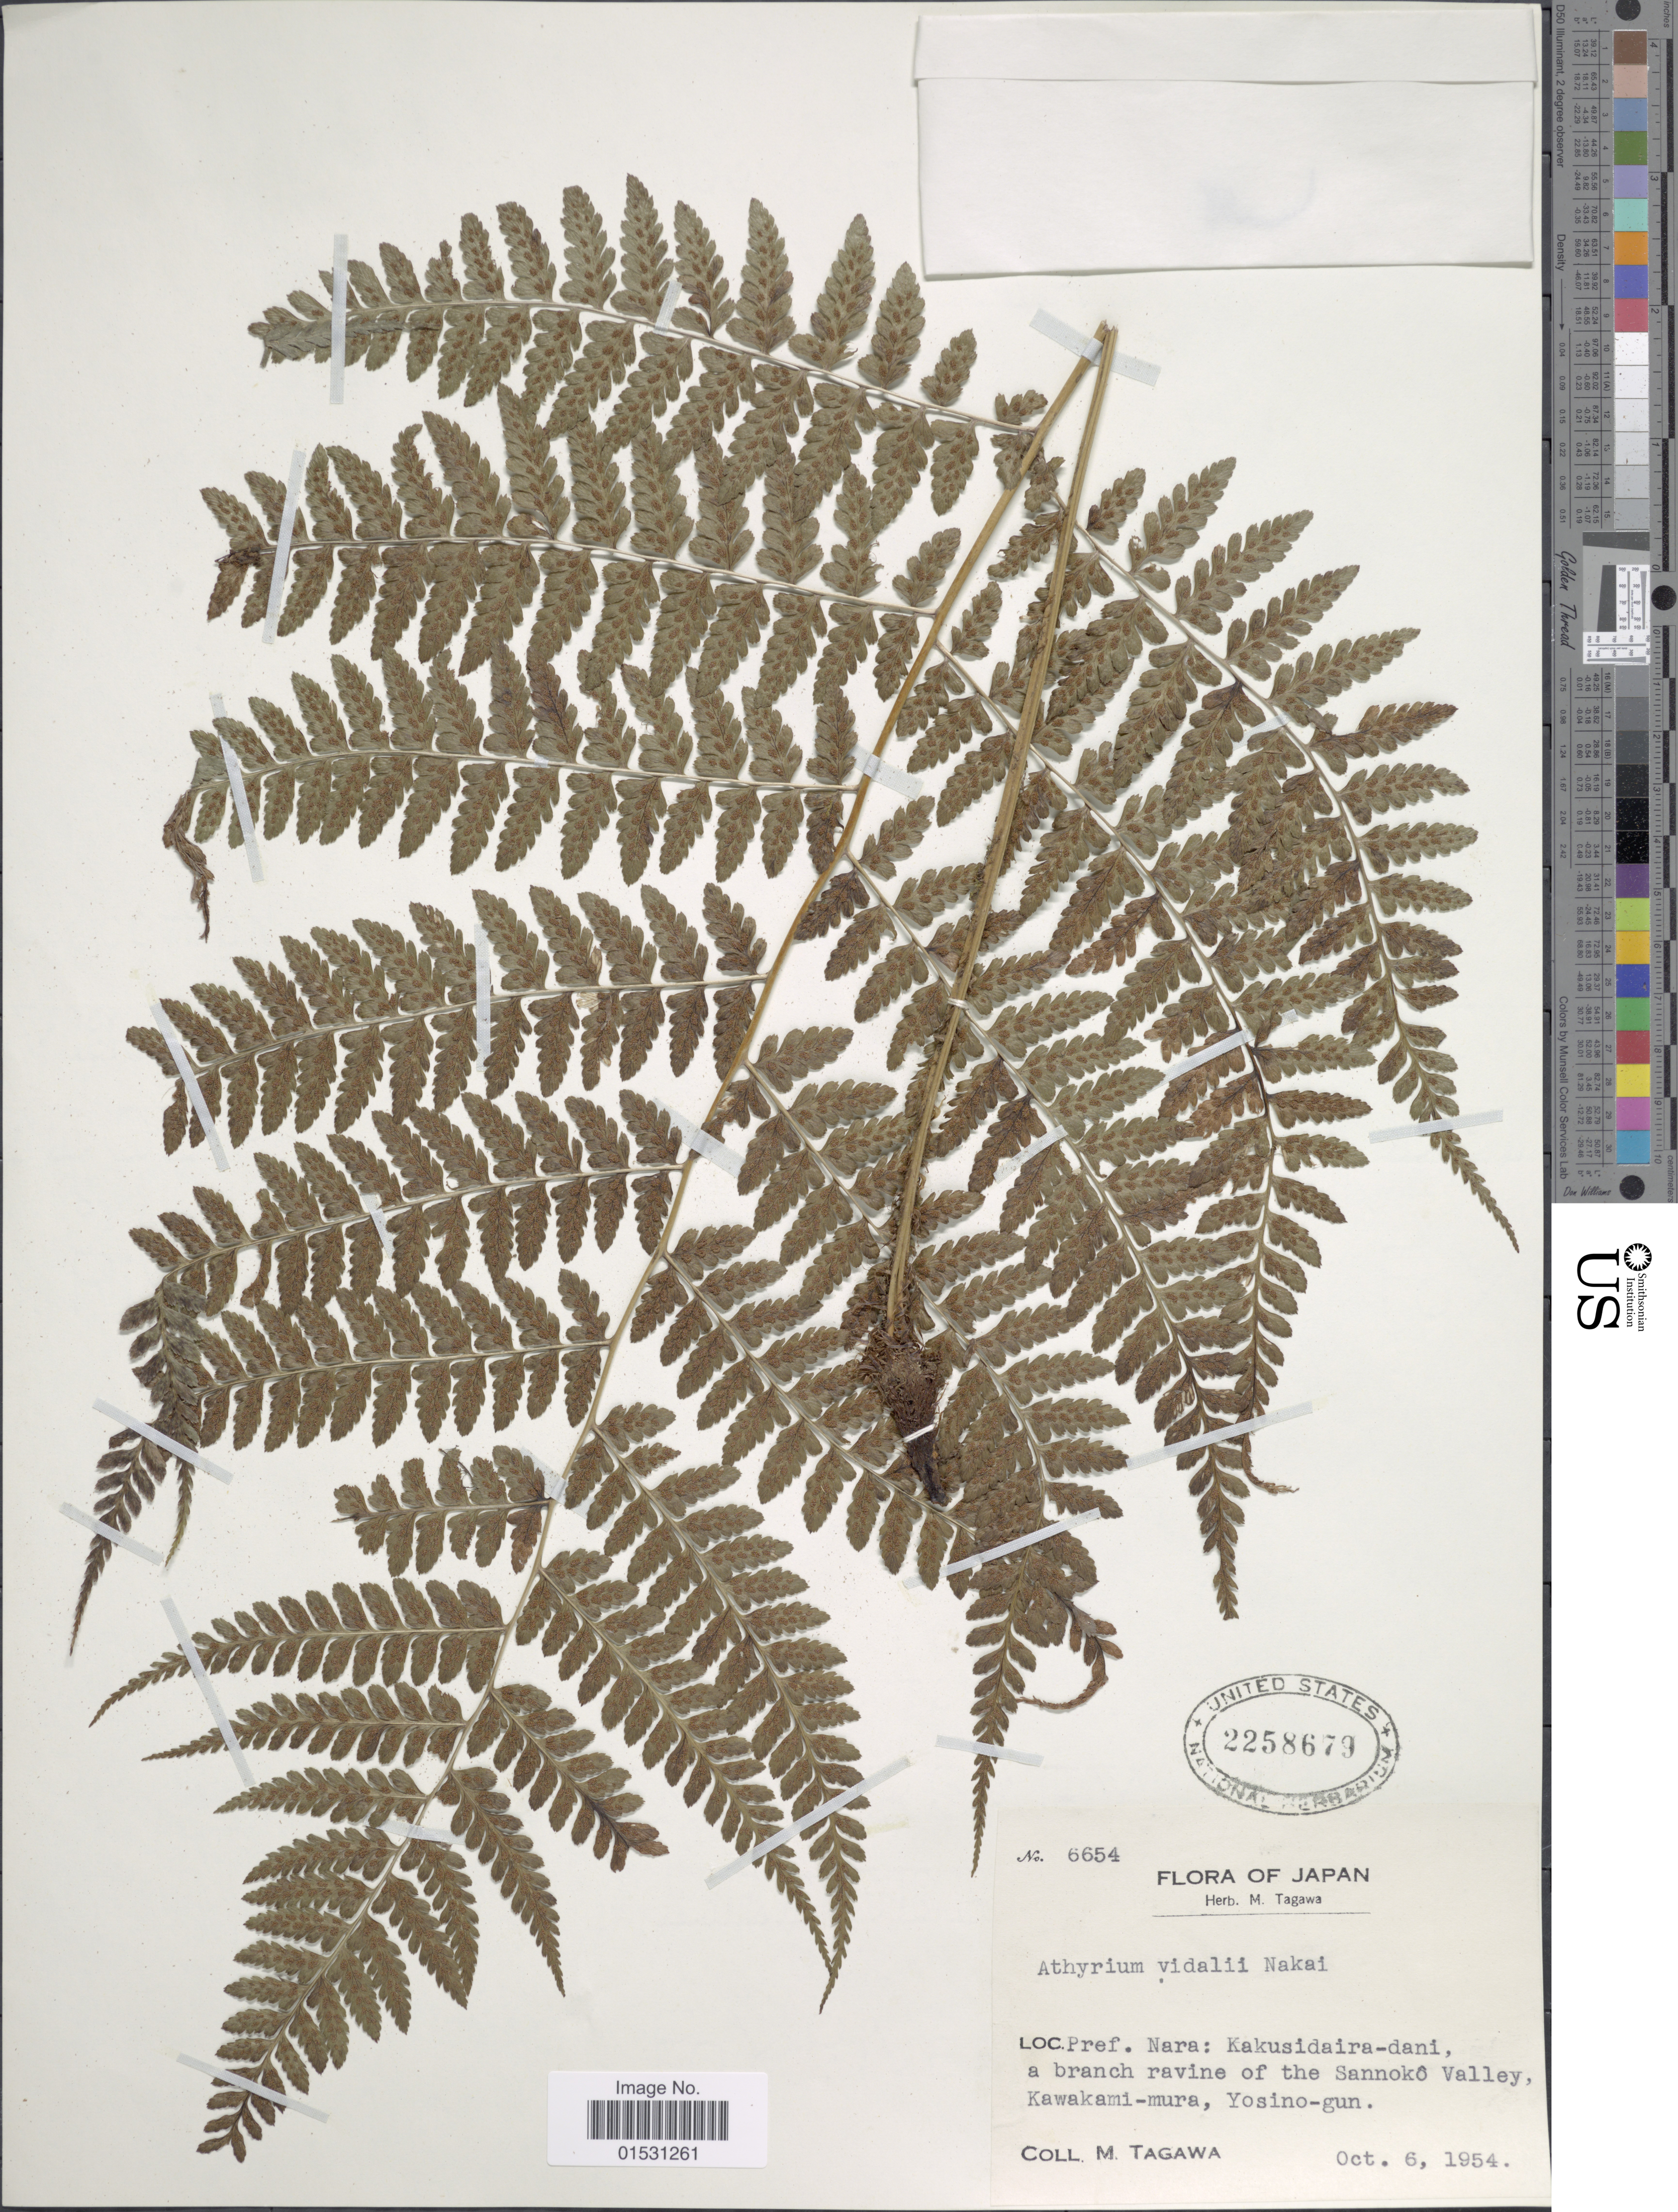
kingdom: Plantae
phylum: Tracheophyta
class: Polypodiopsida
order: Polypodiales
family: Athyriaceae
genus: Athyrium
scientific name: Athyrium vidalii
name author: (Franch. & Sav.) Nakai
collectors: M. Tagawa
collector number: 6654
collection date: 1954-10-06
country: Japan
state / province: Nara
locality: Pref. Nara: Kaskusidaira-dani, a branch ravine of the Sannoko Valley, Kawakami-mura, Yosino-gun.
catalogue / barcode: US 2258679